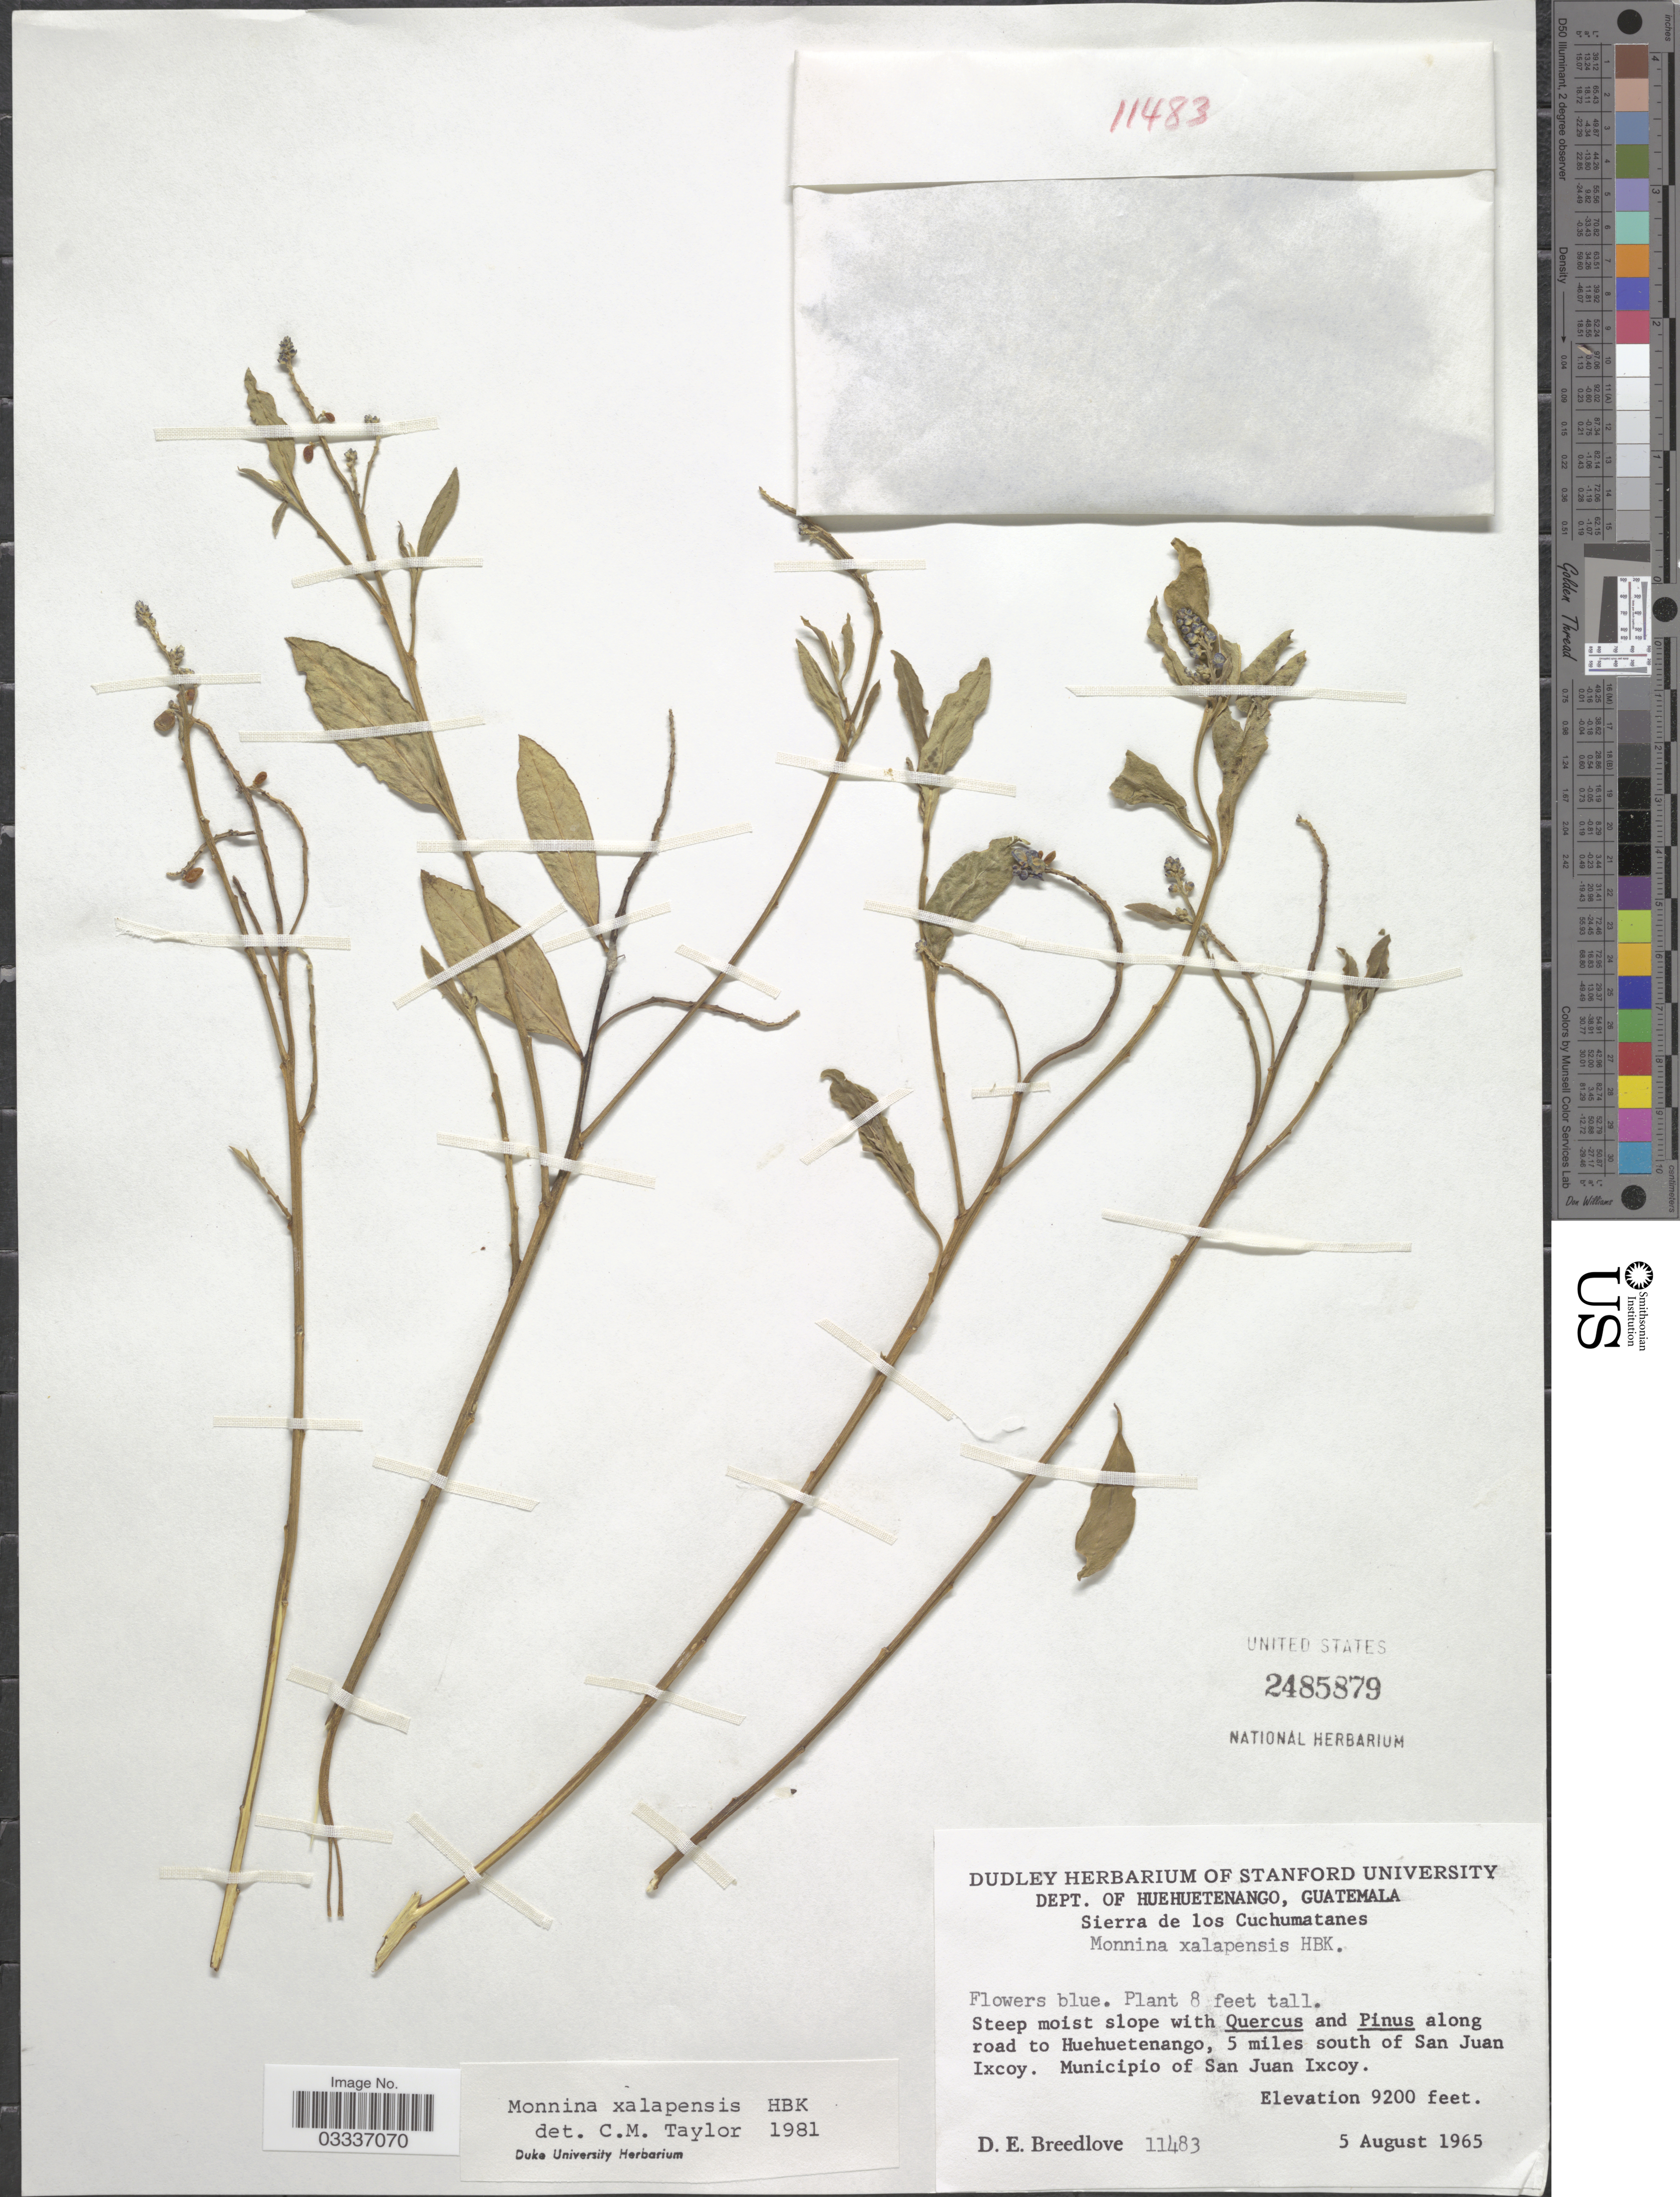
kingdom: Plantae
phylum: Tracheophyta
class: Magnoliopsida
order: Fabales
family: Polygalaceae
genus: Monnina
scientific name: Monnina xalapensis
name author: Kunth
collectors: D. E. Breedlove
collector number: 11483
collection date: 1965-08-05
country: Guatemala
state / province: Huehuetenango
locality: Dept. of Huehuetenango. Sierra de los Cuchumatanes. Along road to Huehuetenango, 5 miles south of San Juan Ixcoy. Municipio of San Juan Ixcoy.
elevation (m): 2804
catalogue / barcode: US 2485879